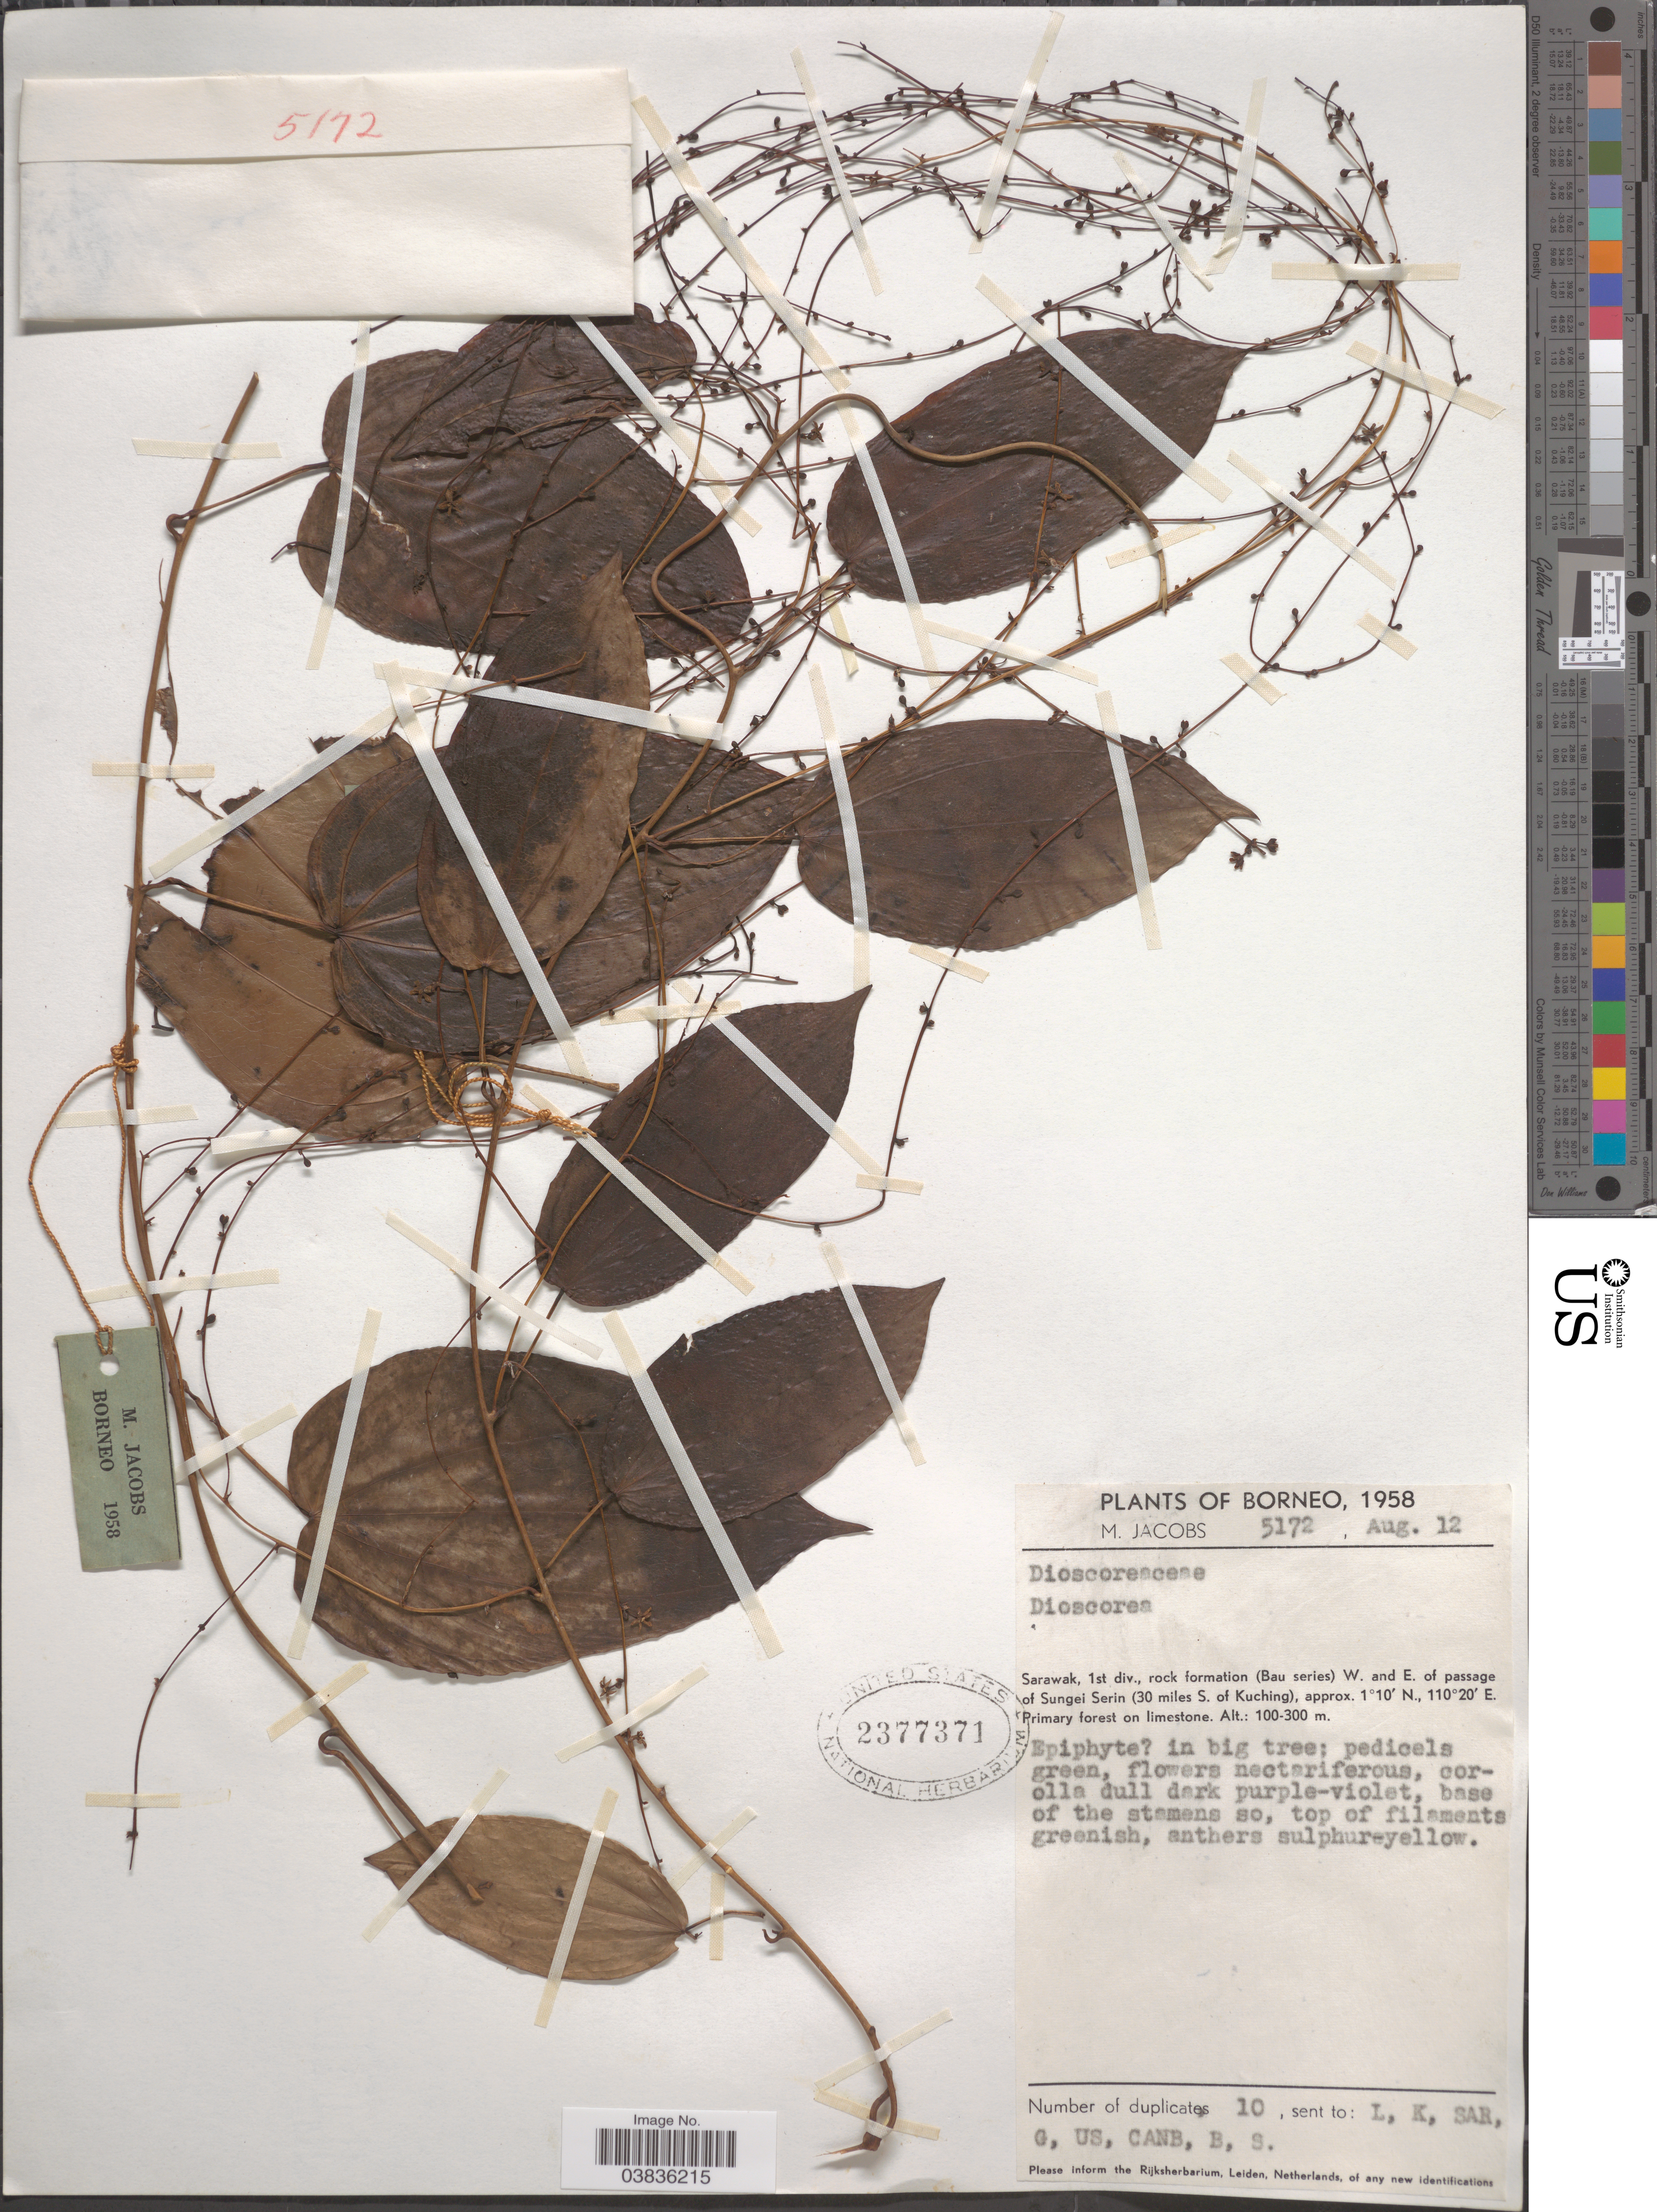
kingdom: Plantae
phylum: Tracheophyta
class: Liliopsida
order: Dioscoreales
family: Dioscoreaceae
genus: Dioscorea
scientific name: Dioscorea sp.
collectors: M. Jacobs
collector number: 5172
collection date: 1958-08-12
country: Malaysia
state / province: Sarawak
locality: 1st div., rock formation (Bau series) W. and E. of passage of Sungei Serin (30 miles S. of Kuching).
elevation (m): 100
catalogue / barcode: US 2377371